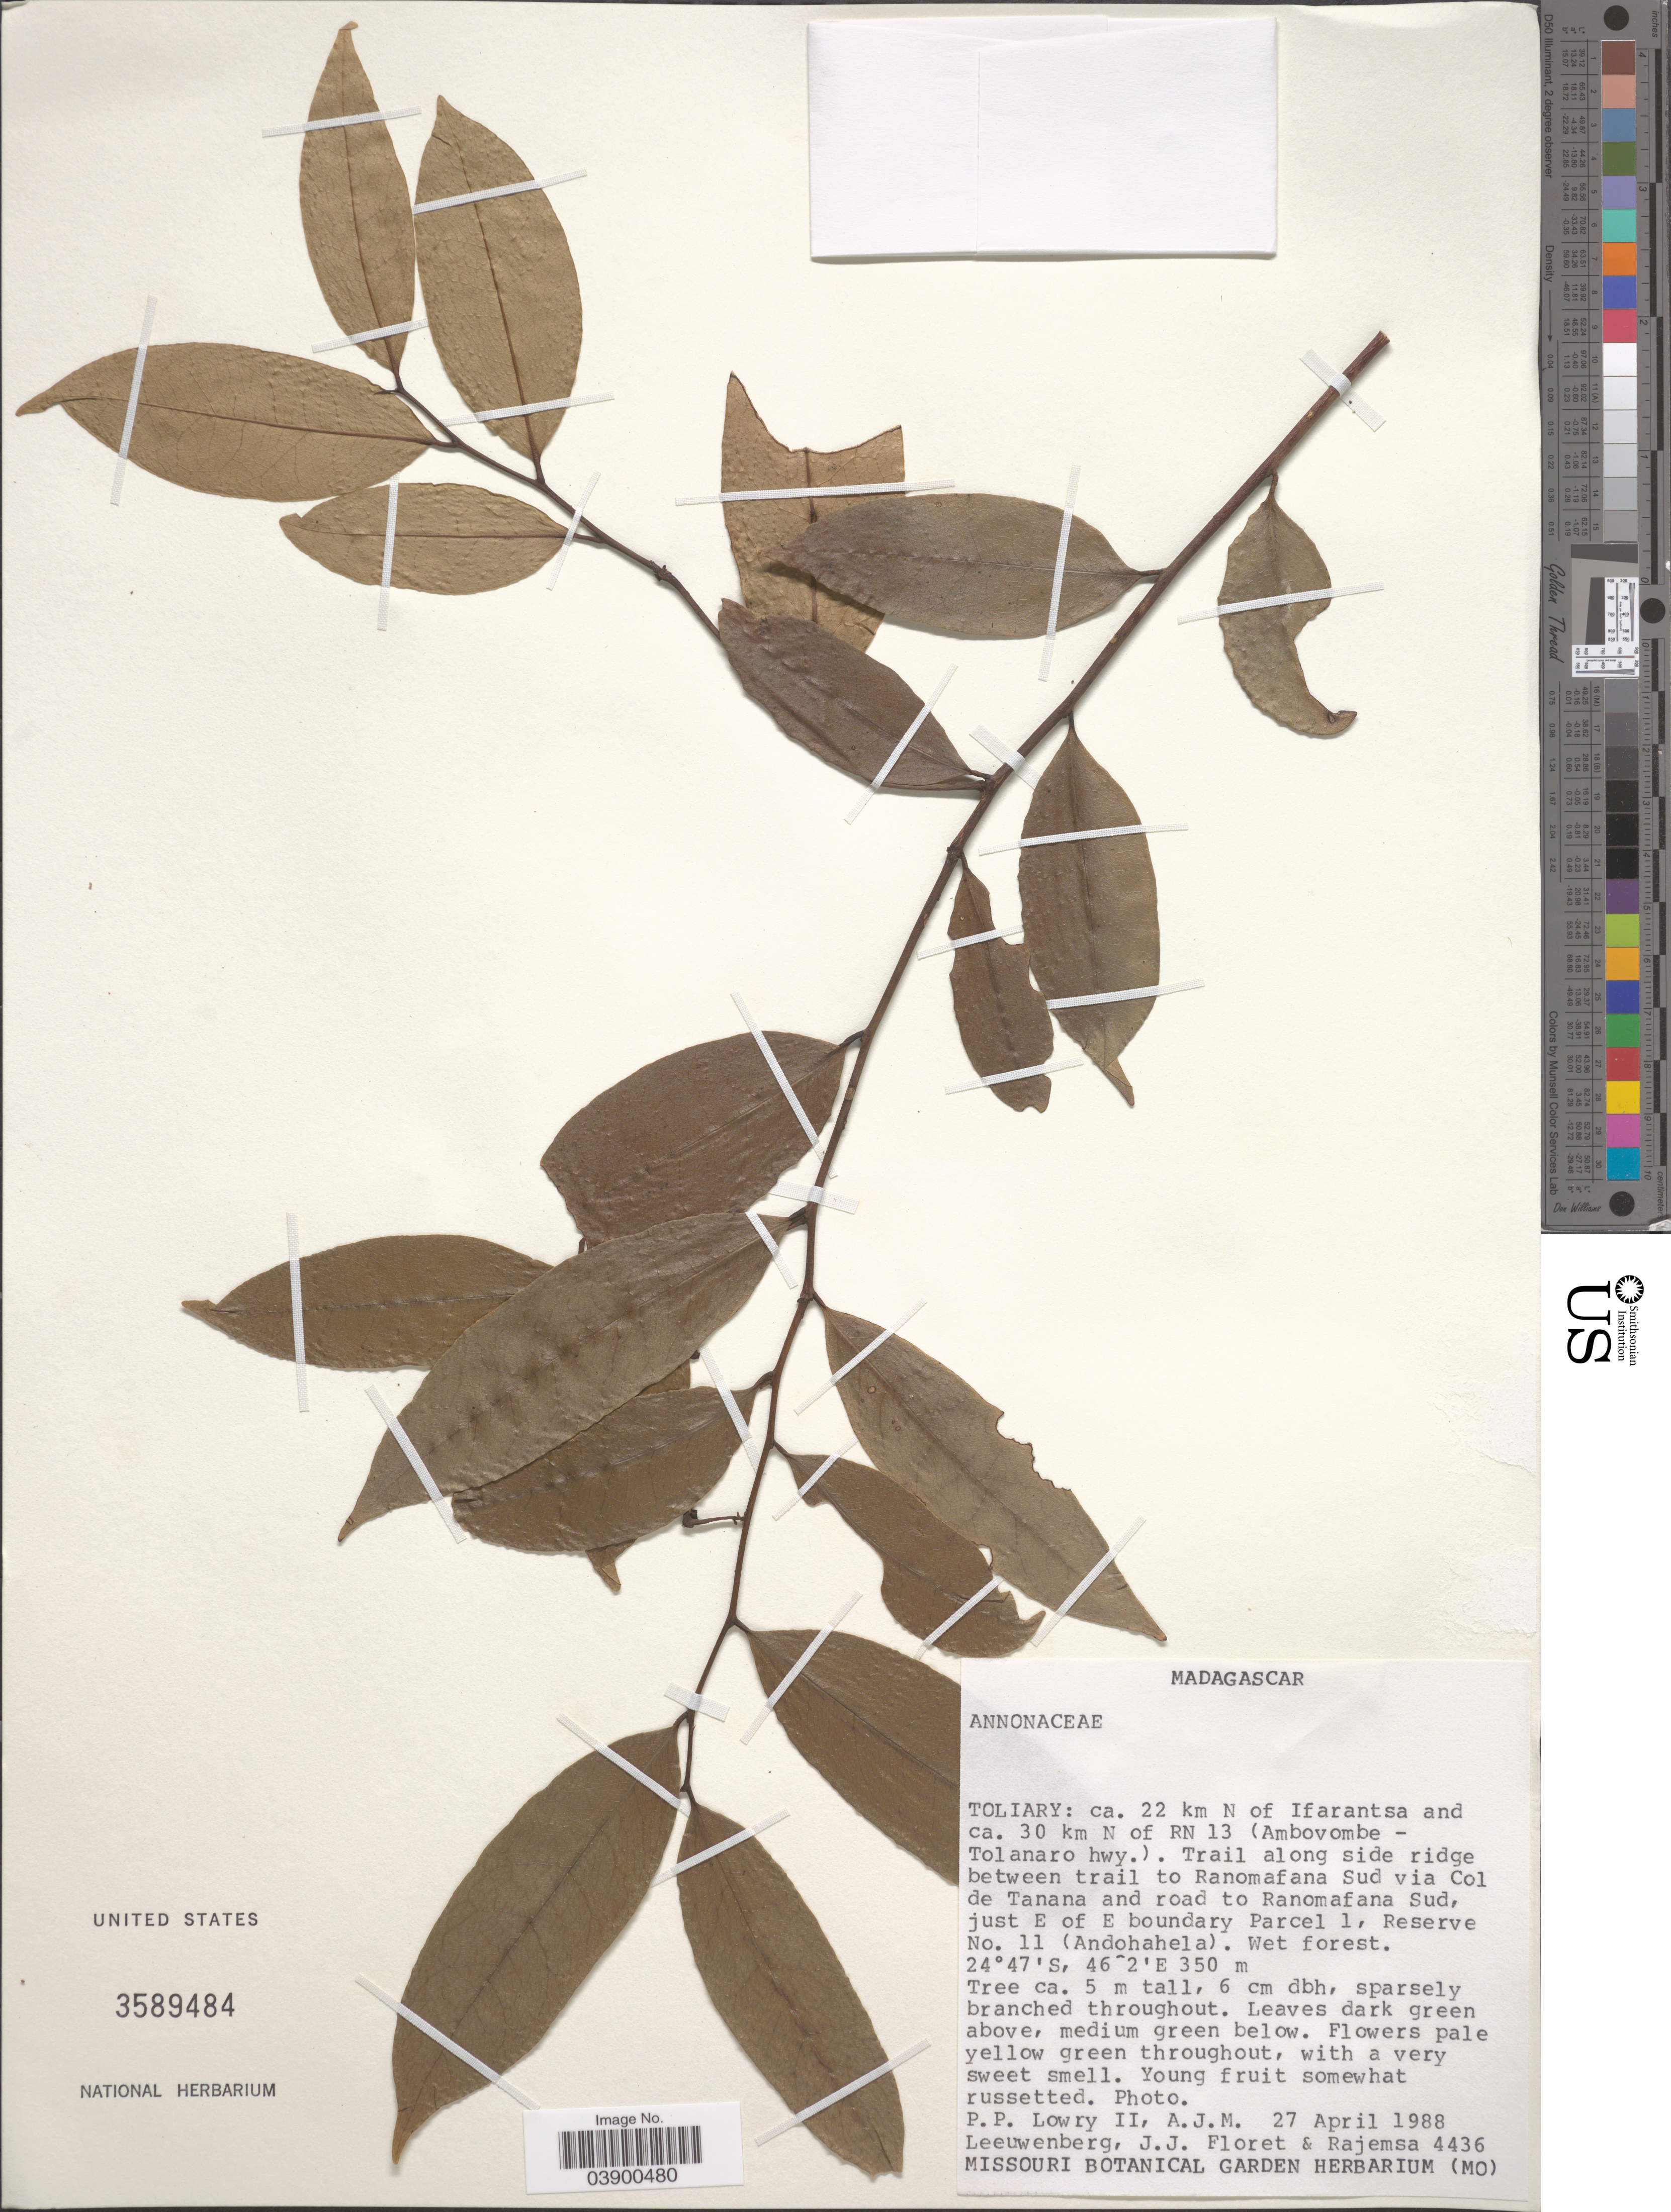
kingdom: Plantae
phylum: Tracheophyta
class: Magnoliopsida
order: Magnoliales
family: Annonaceae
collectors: P. P. Lowry, A. J. M. Leeuwenberg, J. Floret & -. Rajemsa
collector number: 4436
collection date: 1988-04-27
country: Madagascar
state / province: Anosy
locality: Toliary: ca. 22 km N of Ifarantsa and ca. 30 km N of RN 13 (Ambovombe- Tolanaro hwy.). Trail along side ridge between trail to Ranomafana Sud via Col de Tanana and road to Ranomafana Sud, just E of E boundary Parcel 1, Reserve No. 11 (Andohahela).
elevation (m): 350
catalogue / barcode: US 3589484